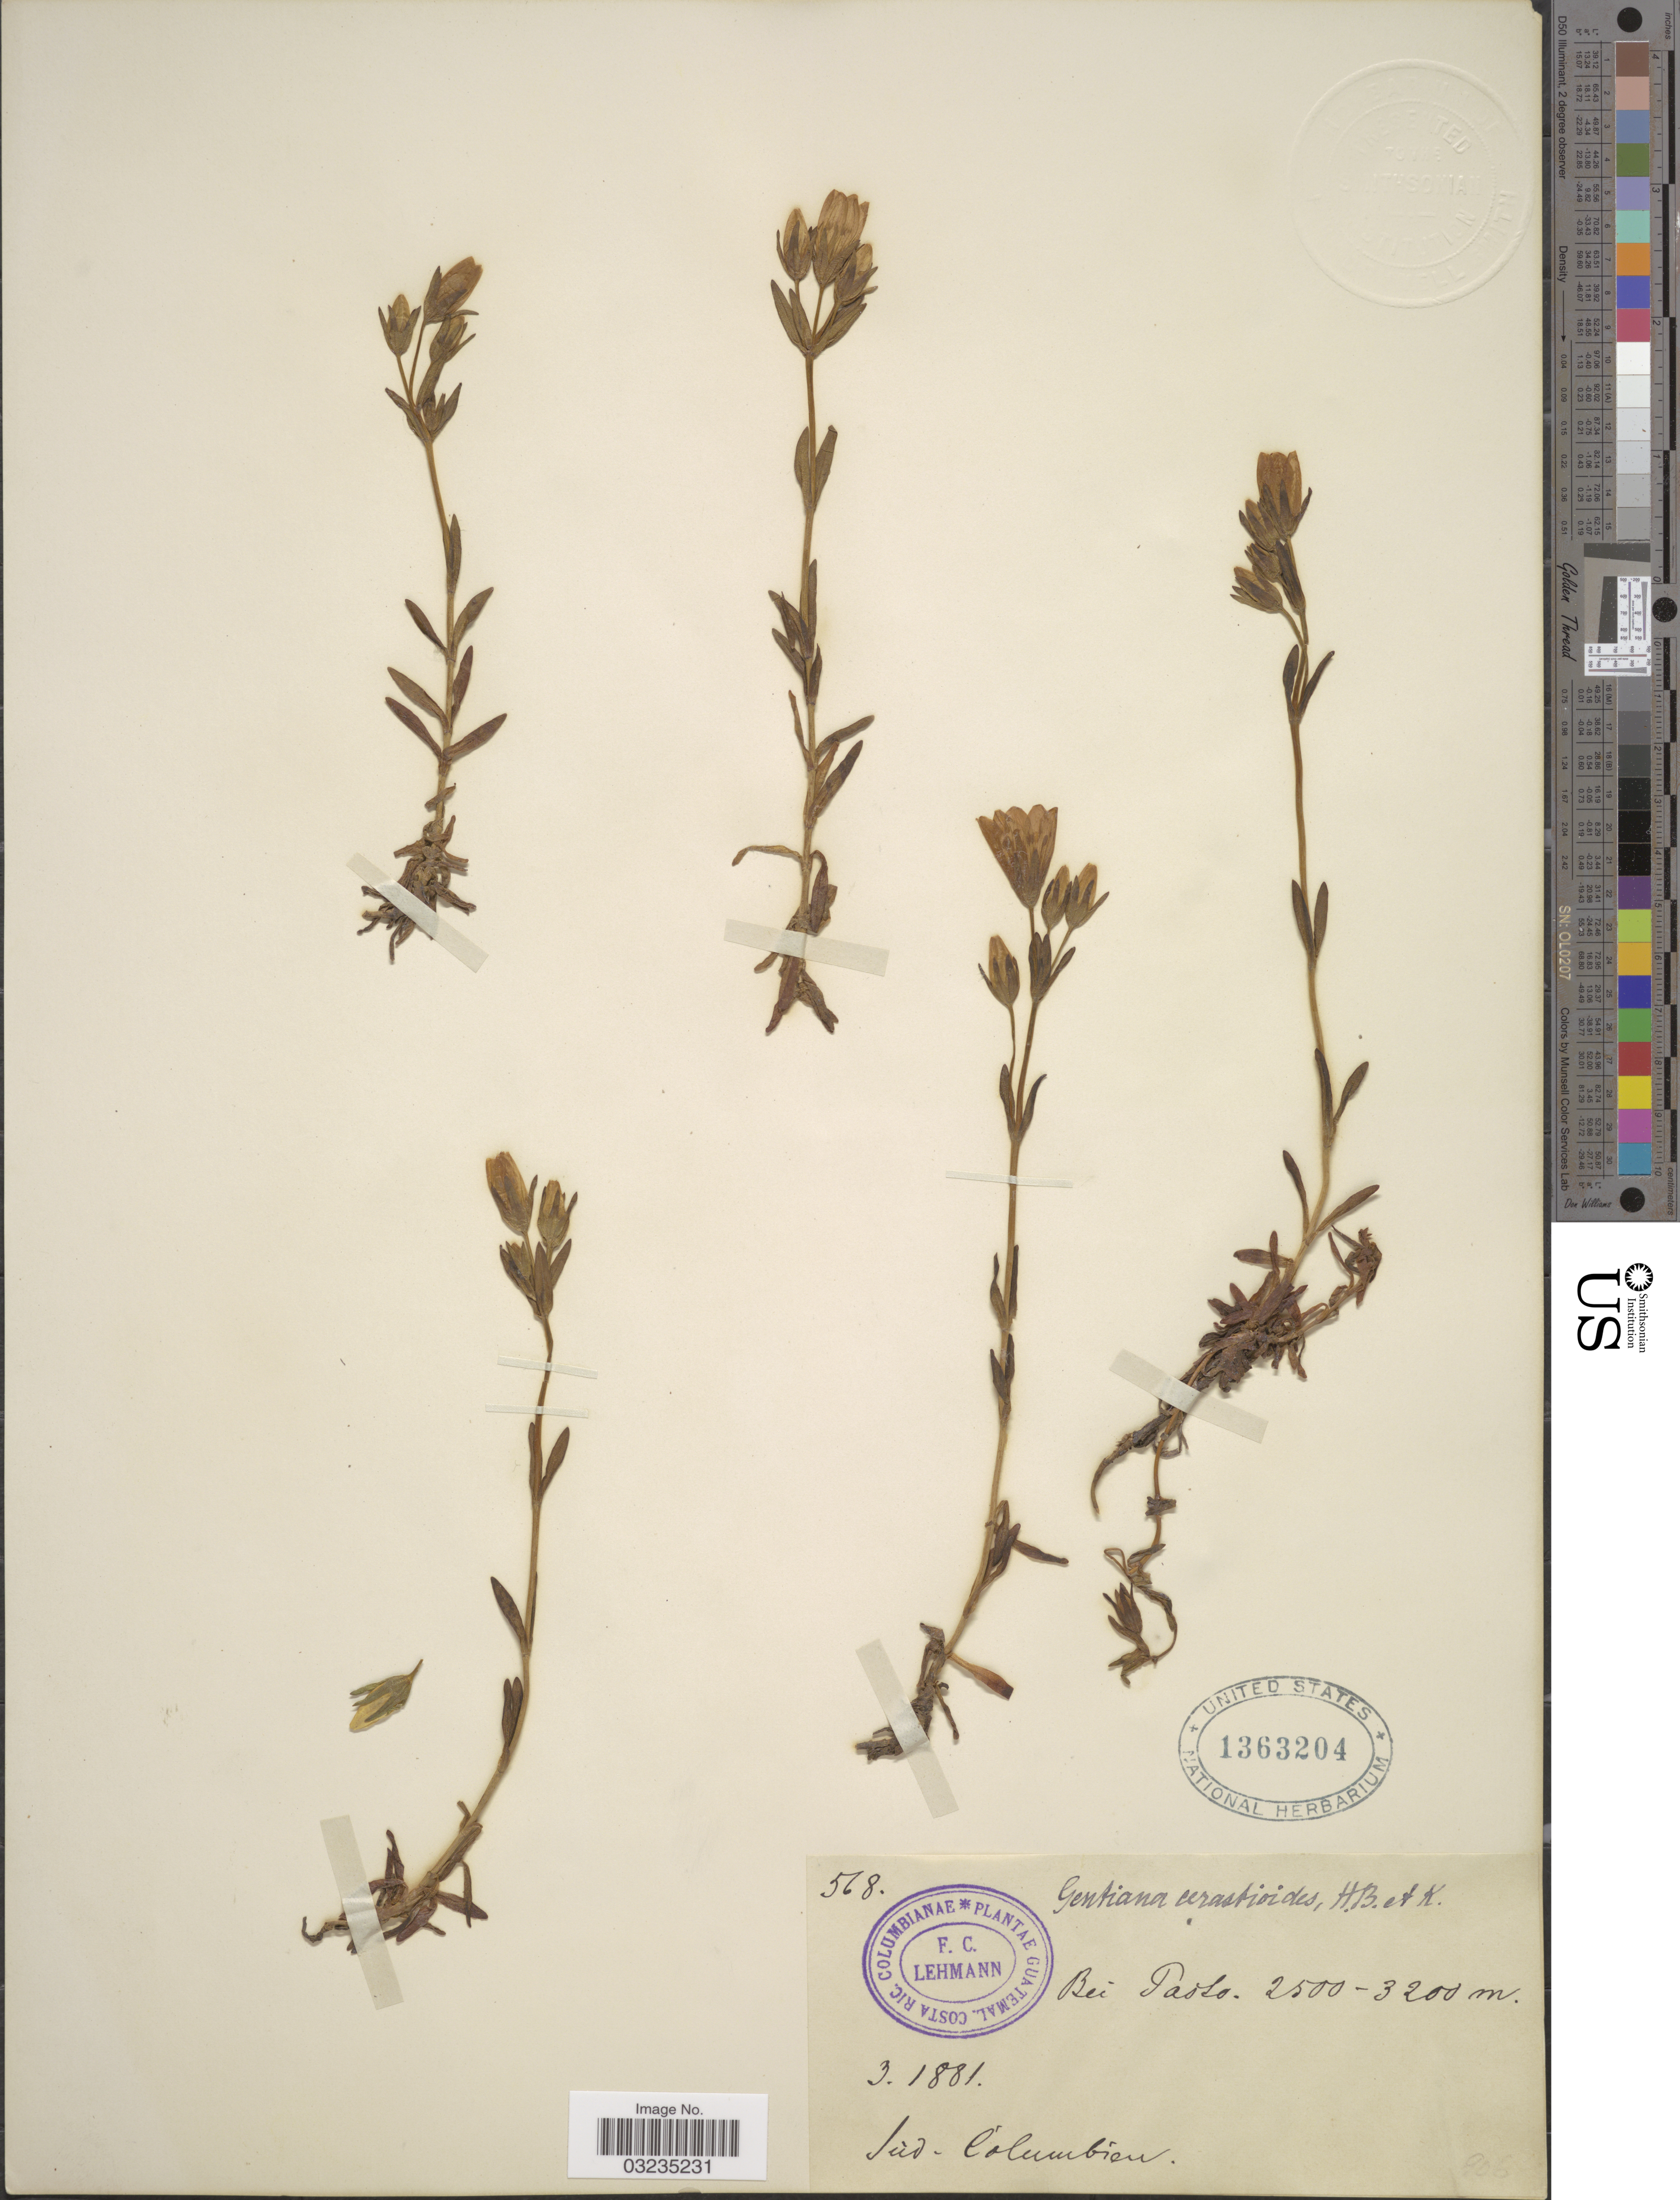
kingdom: Plantae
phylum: Tracheophyta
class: Magnoliopsida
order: Gentianales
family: Gentianaceae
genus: Gentiana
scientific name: Gentiana cerastioides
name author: Kunth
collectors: F. C. Lehmann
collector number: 568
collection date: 1881-03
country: Colombia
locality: Bei Pasco. Sud-Cólumbien.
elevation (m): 2500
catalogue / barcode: US 1363204